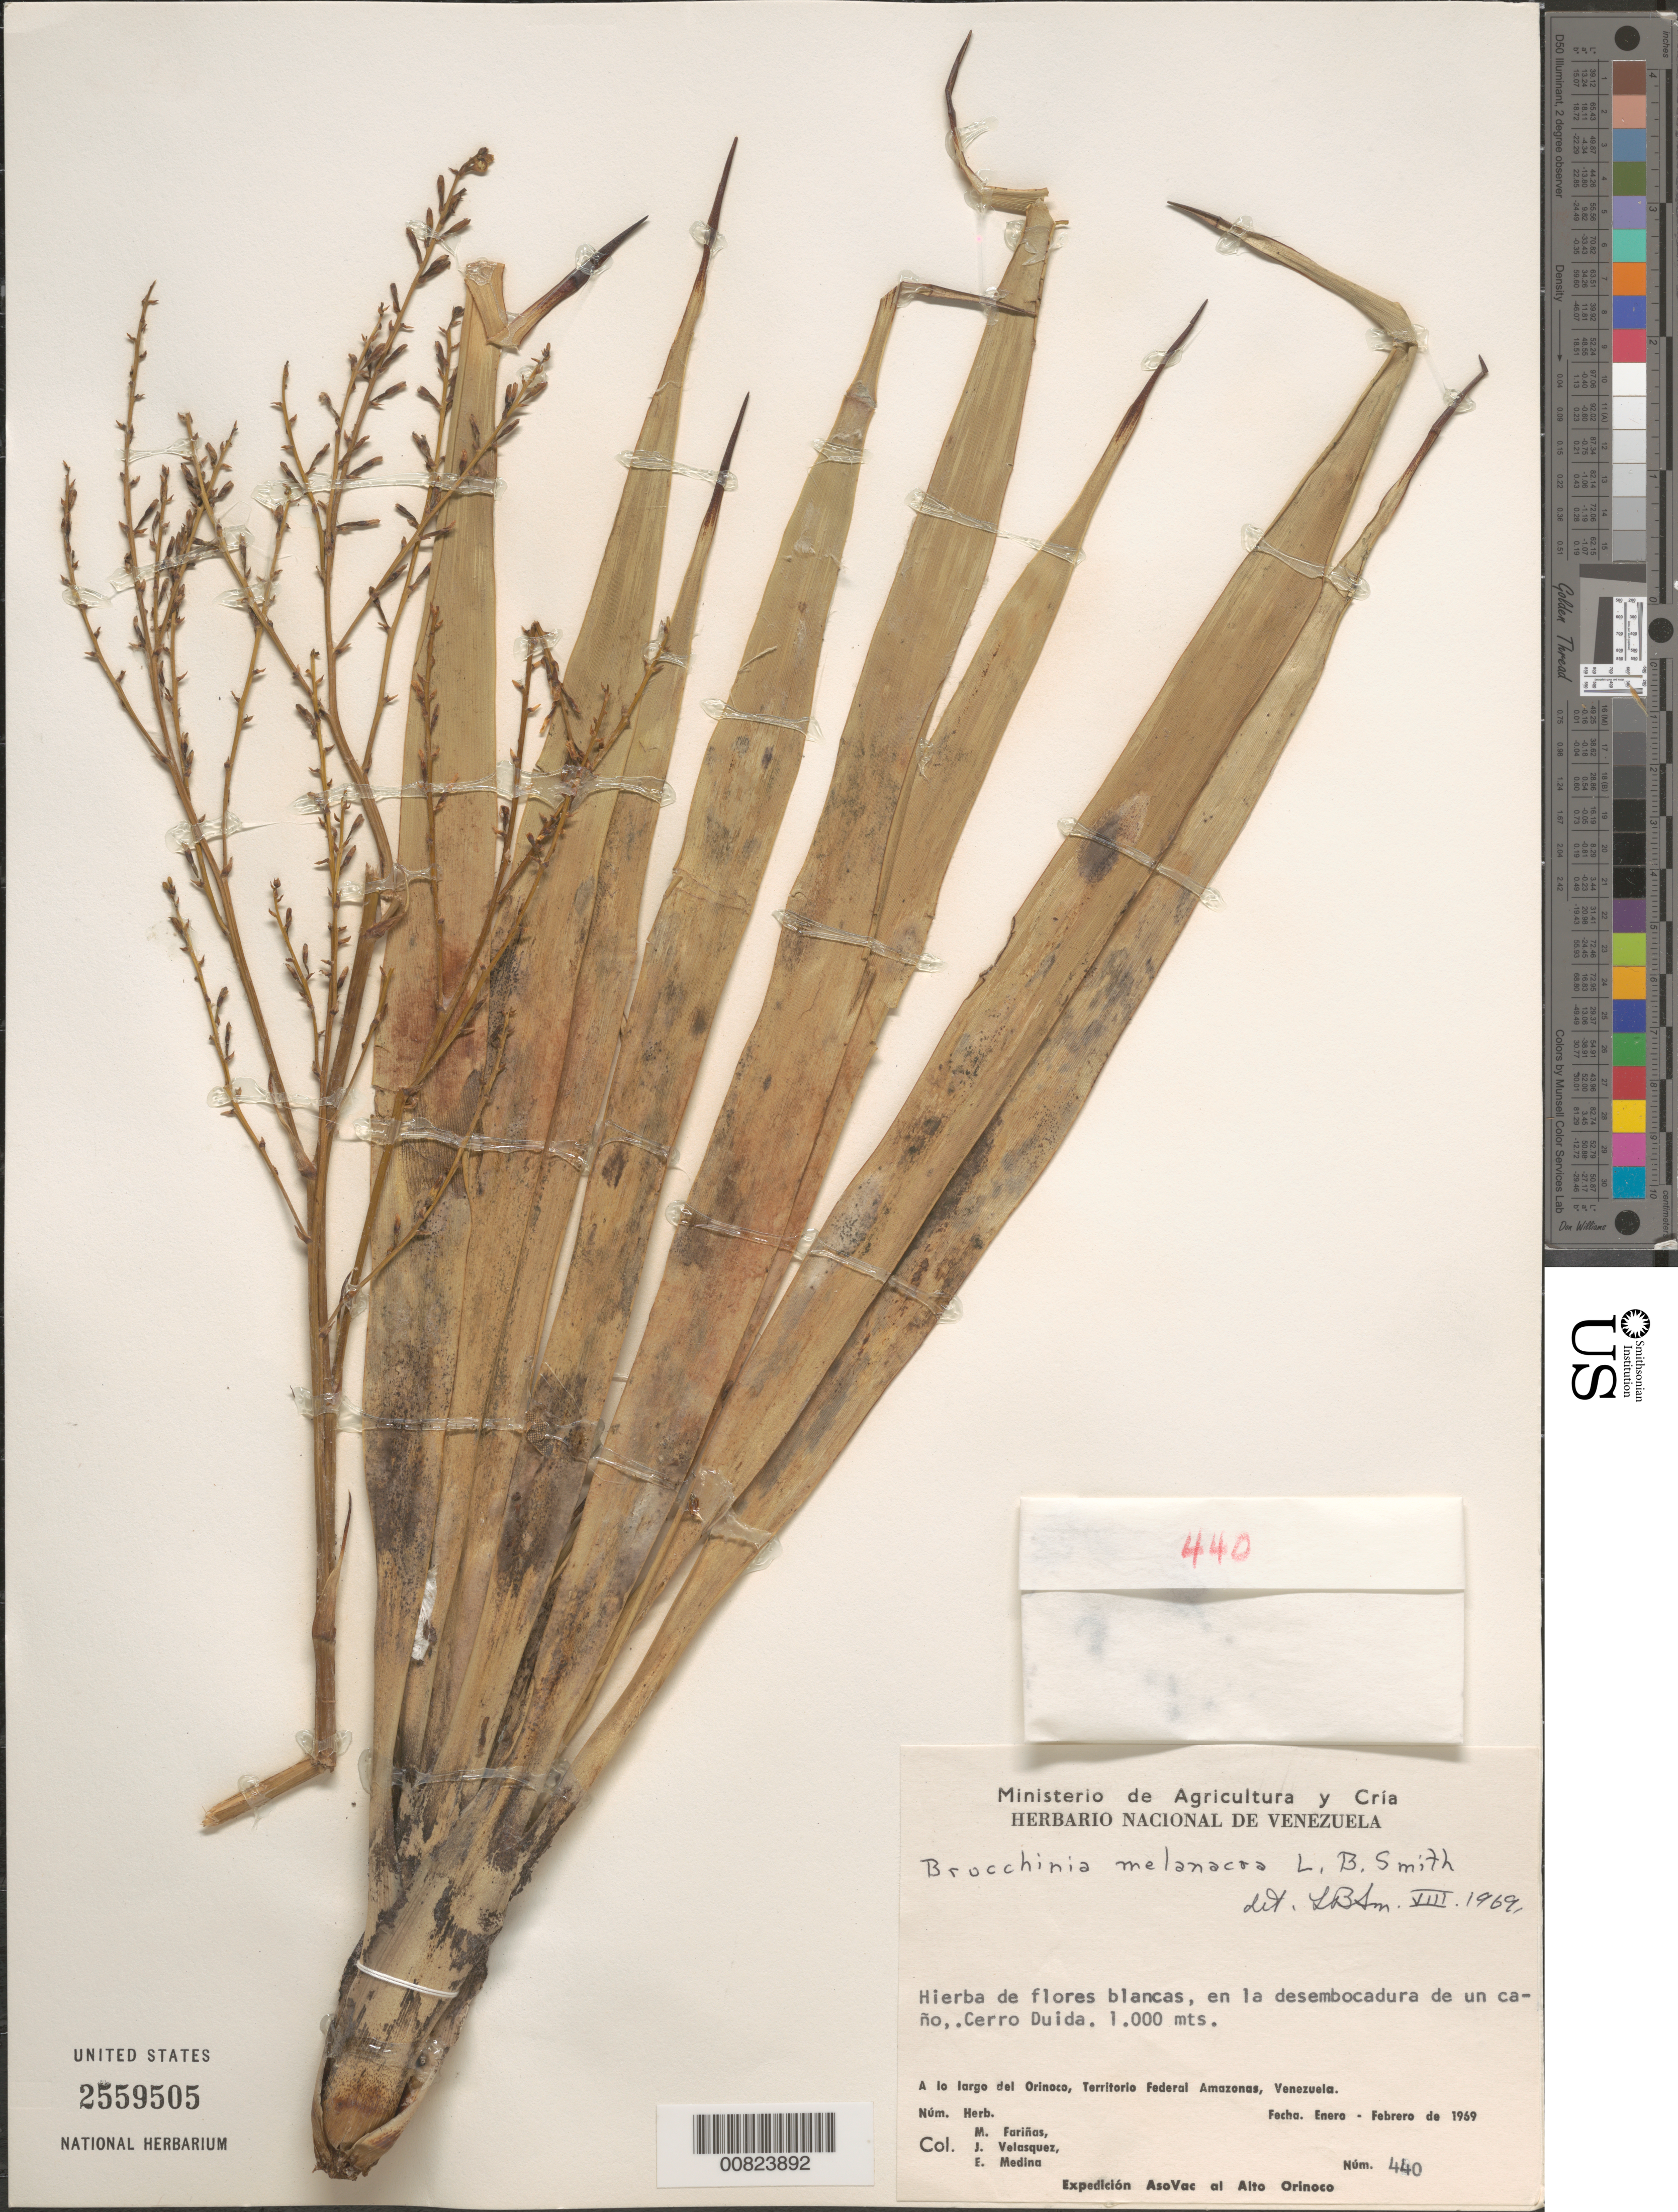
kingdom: Plantae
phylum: Tracheophyta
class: Liliopsida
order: Poales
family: Bromeliaceae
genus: Brocchinia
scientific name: Brocchinia melanacra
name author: L.B. Sm.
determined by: Smith, Lyman B., (US), NMNH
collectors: M. Fariñas, J. Velasquez & E. Medina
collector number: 440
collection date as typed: Jan-69 to Feb-69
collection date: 1969-01/1969-02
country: Venezuela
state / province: Amazonas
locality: Cerro Duida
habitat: En la desembocadura de un caño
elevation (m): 1000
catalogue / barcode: US 2559505